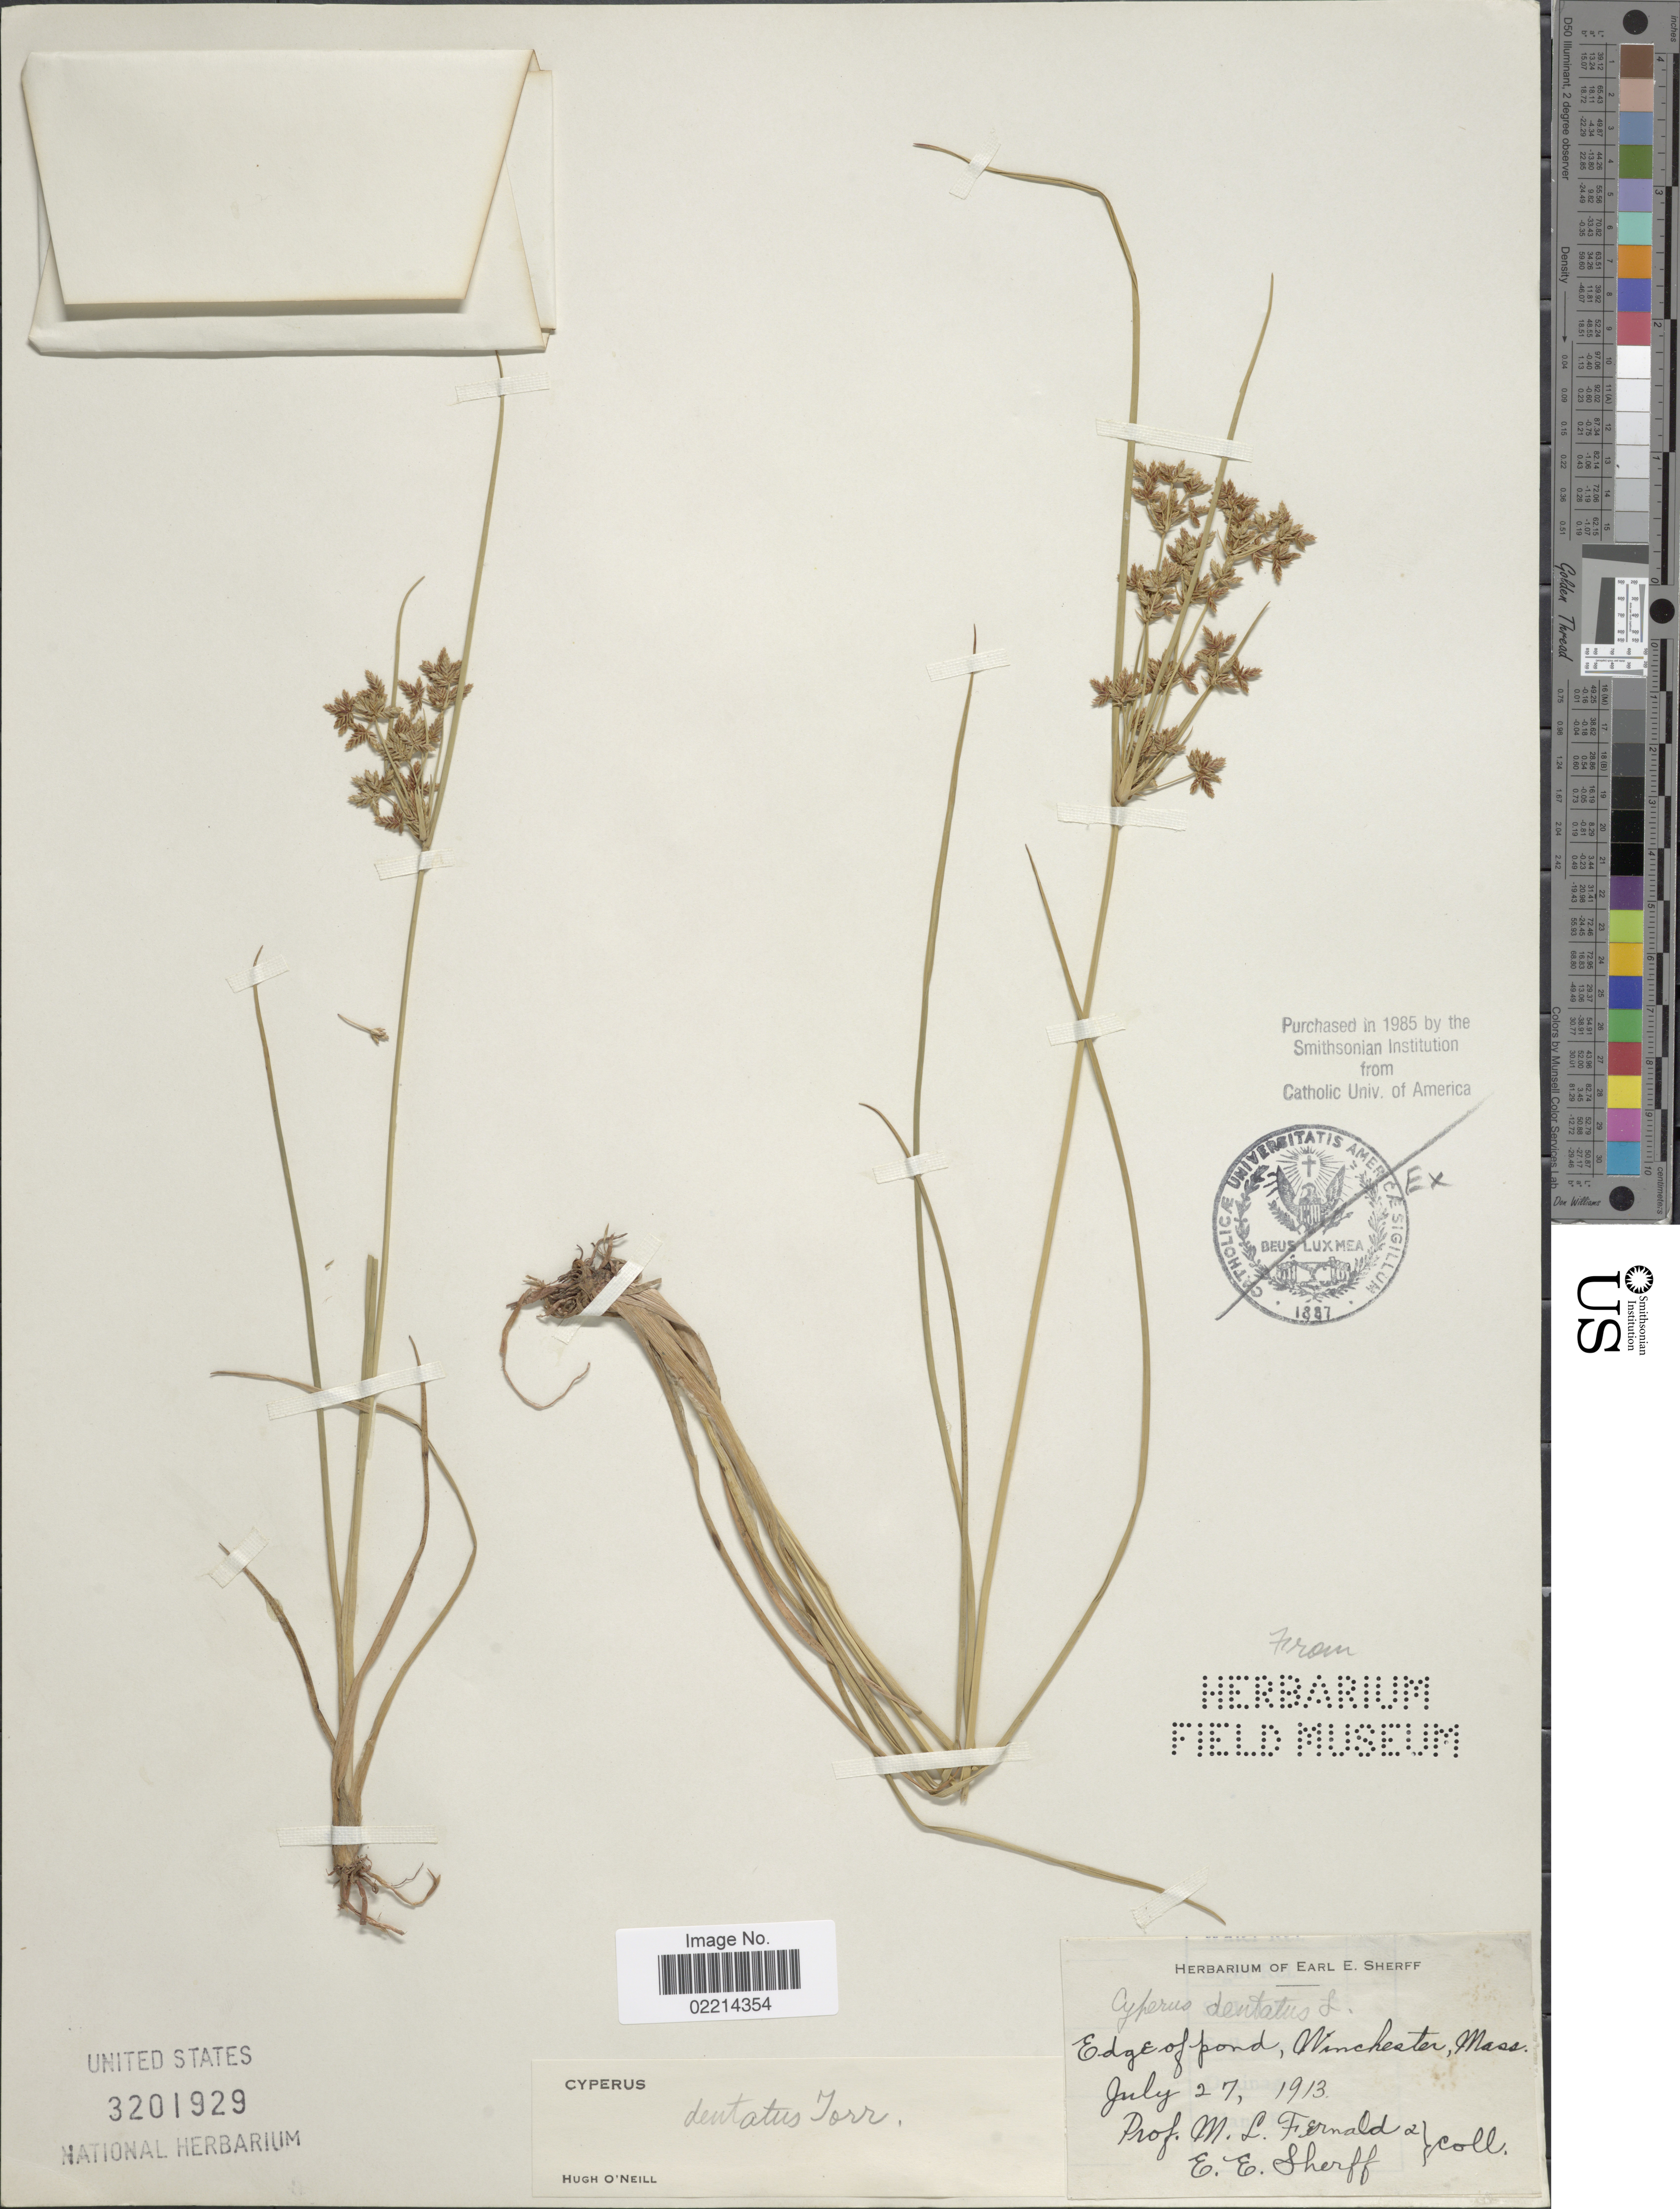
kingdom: Plantae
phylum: Tracheophyta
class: Liliopsida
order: Poales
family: Cyperaceae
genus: Cyperus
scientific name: Cyperus dentatus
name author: Torr.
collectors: M. L. Fernald & E. E. Sherff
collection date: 1913-07-27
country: United States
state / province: Massachusetts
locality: Edge of pond, Winchesta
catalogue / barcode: US 3201929